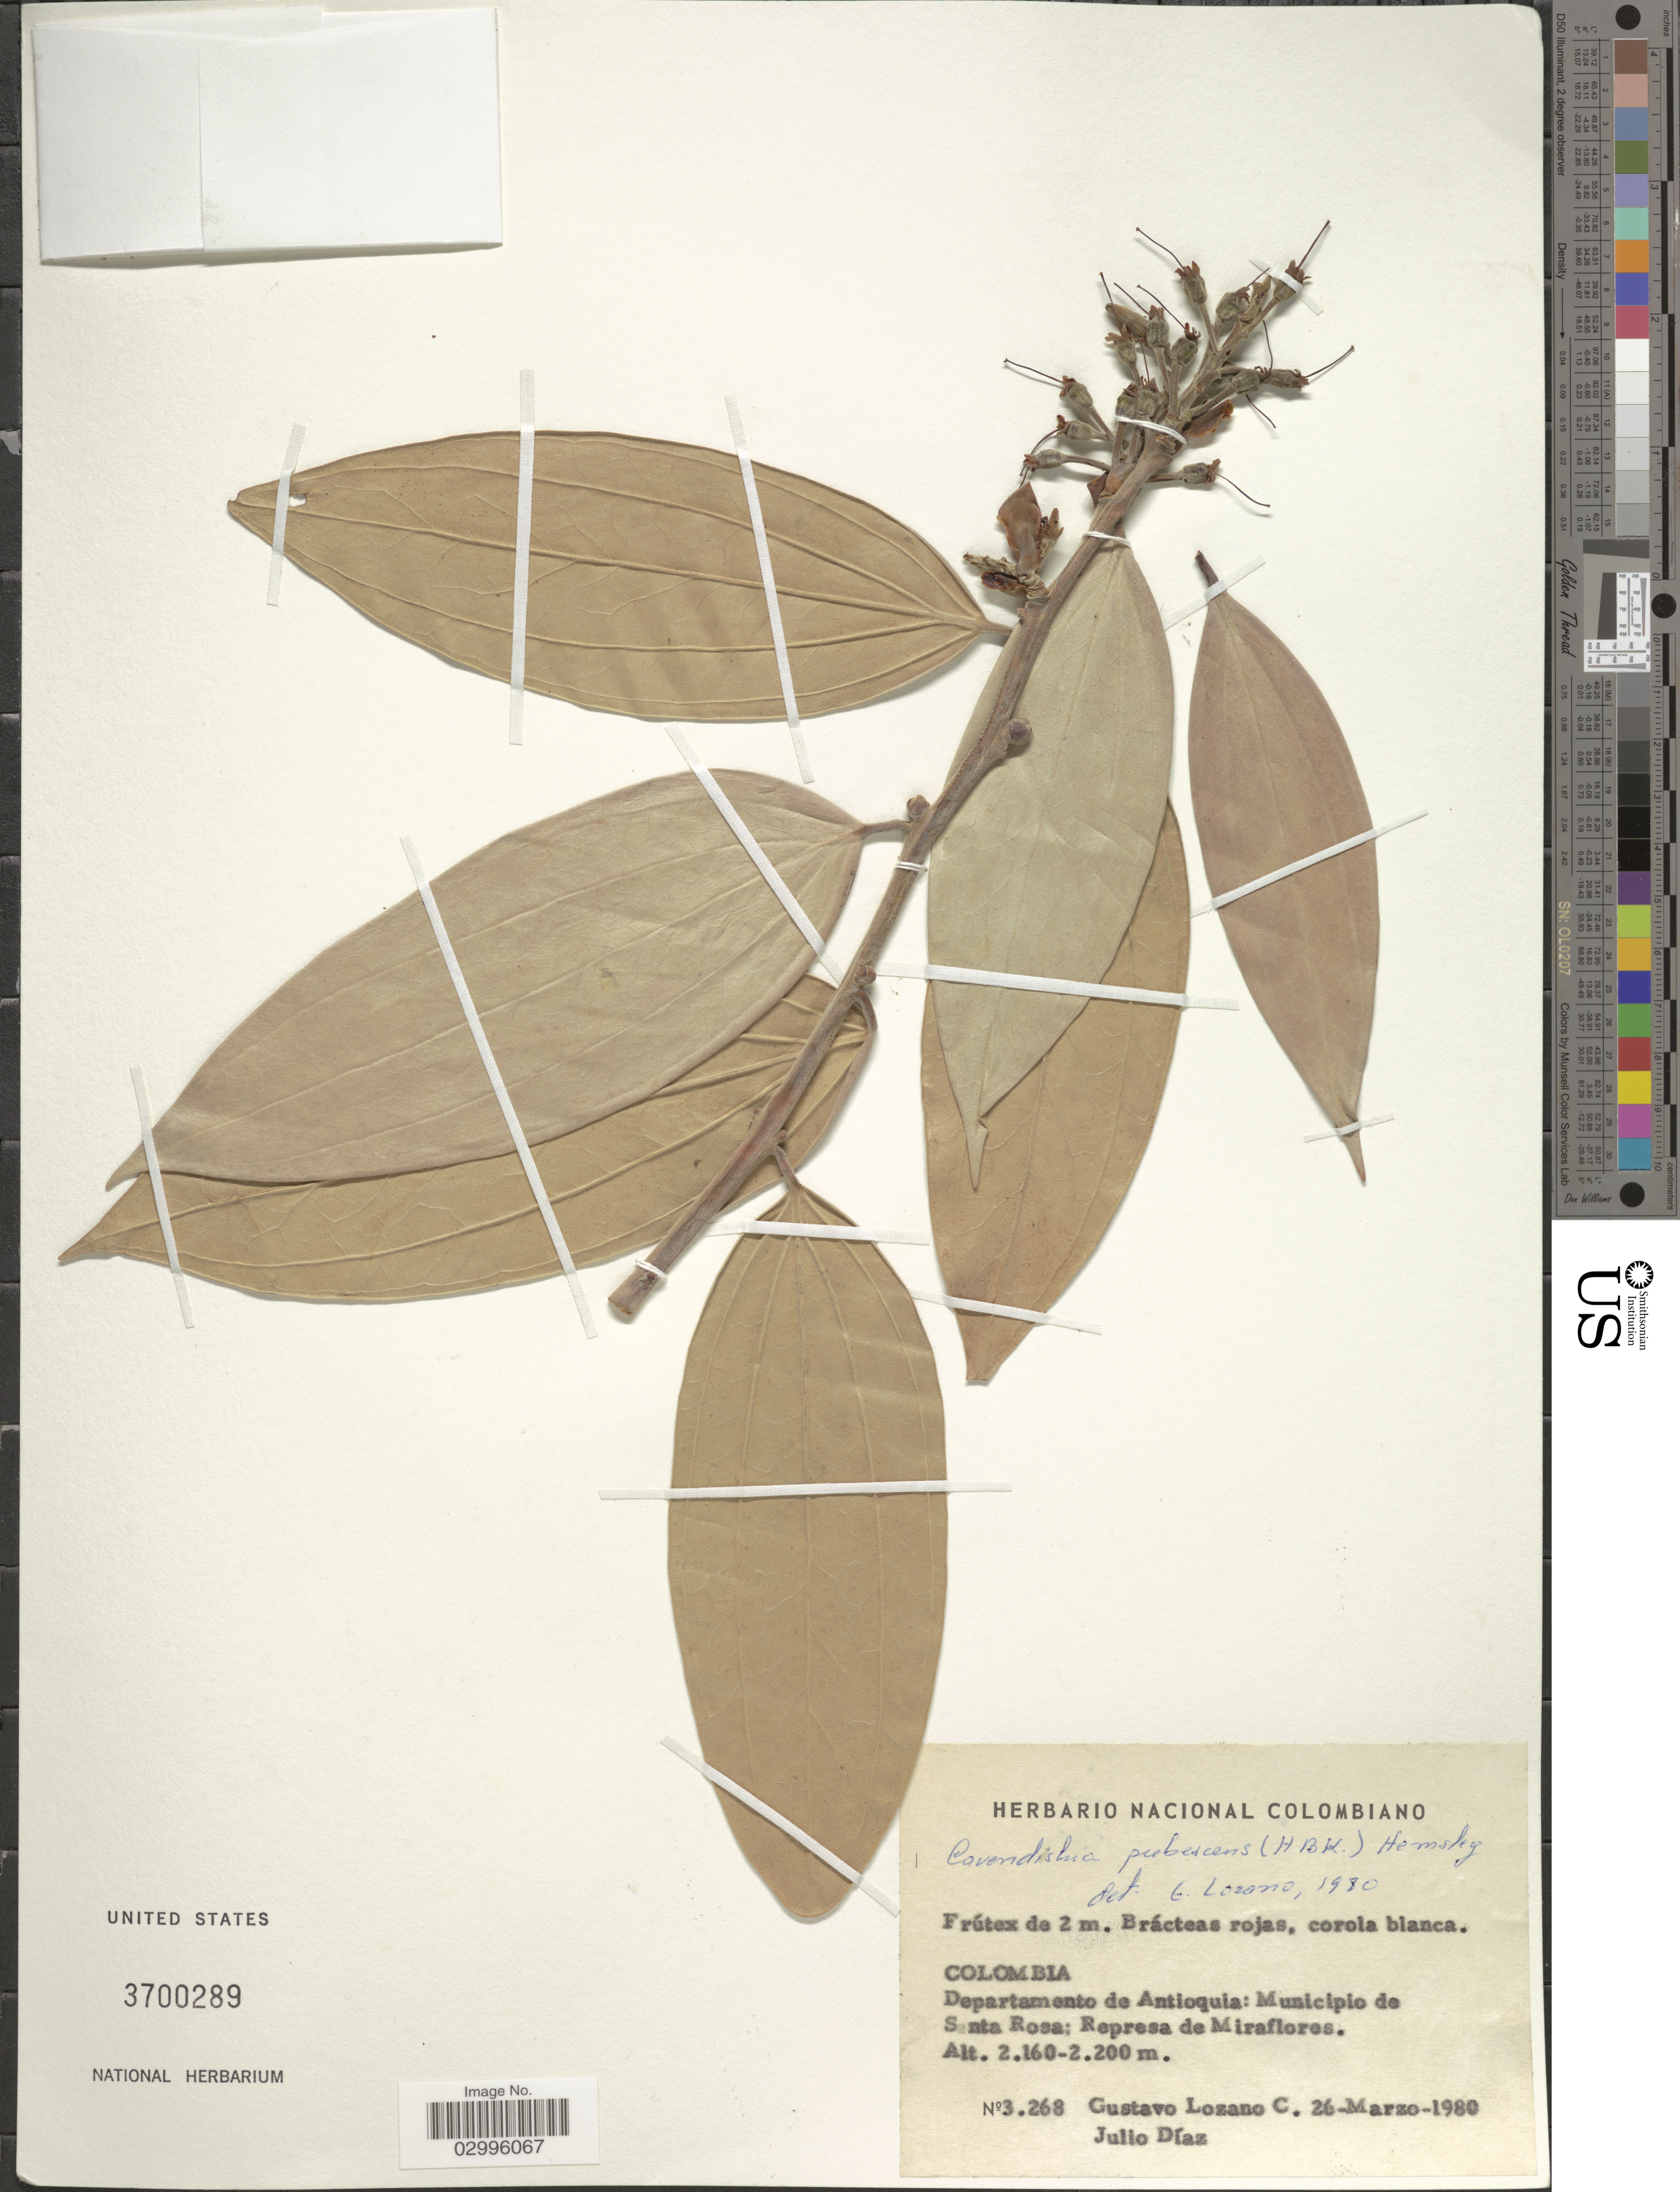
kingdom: Plantae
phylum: Tracheophyta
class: Magnoliopsida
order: Ericales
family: Ericaceae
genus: Cavendishia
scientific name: Cavendishia pubescens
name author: (Kunth) Hemsl.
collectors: G. Lozano-Contreras & J. Diaz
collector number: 3268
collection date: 1980-03-26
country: Colombia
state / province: Antioquia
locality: Departamento de Antioquia: Municipio de Santa Rosa; Represa de Miraflores.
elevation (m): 2160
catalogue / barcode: US 3700289